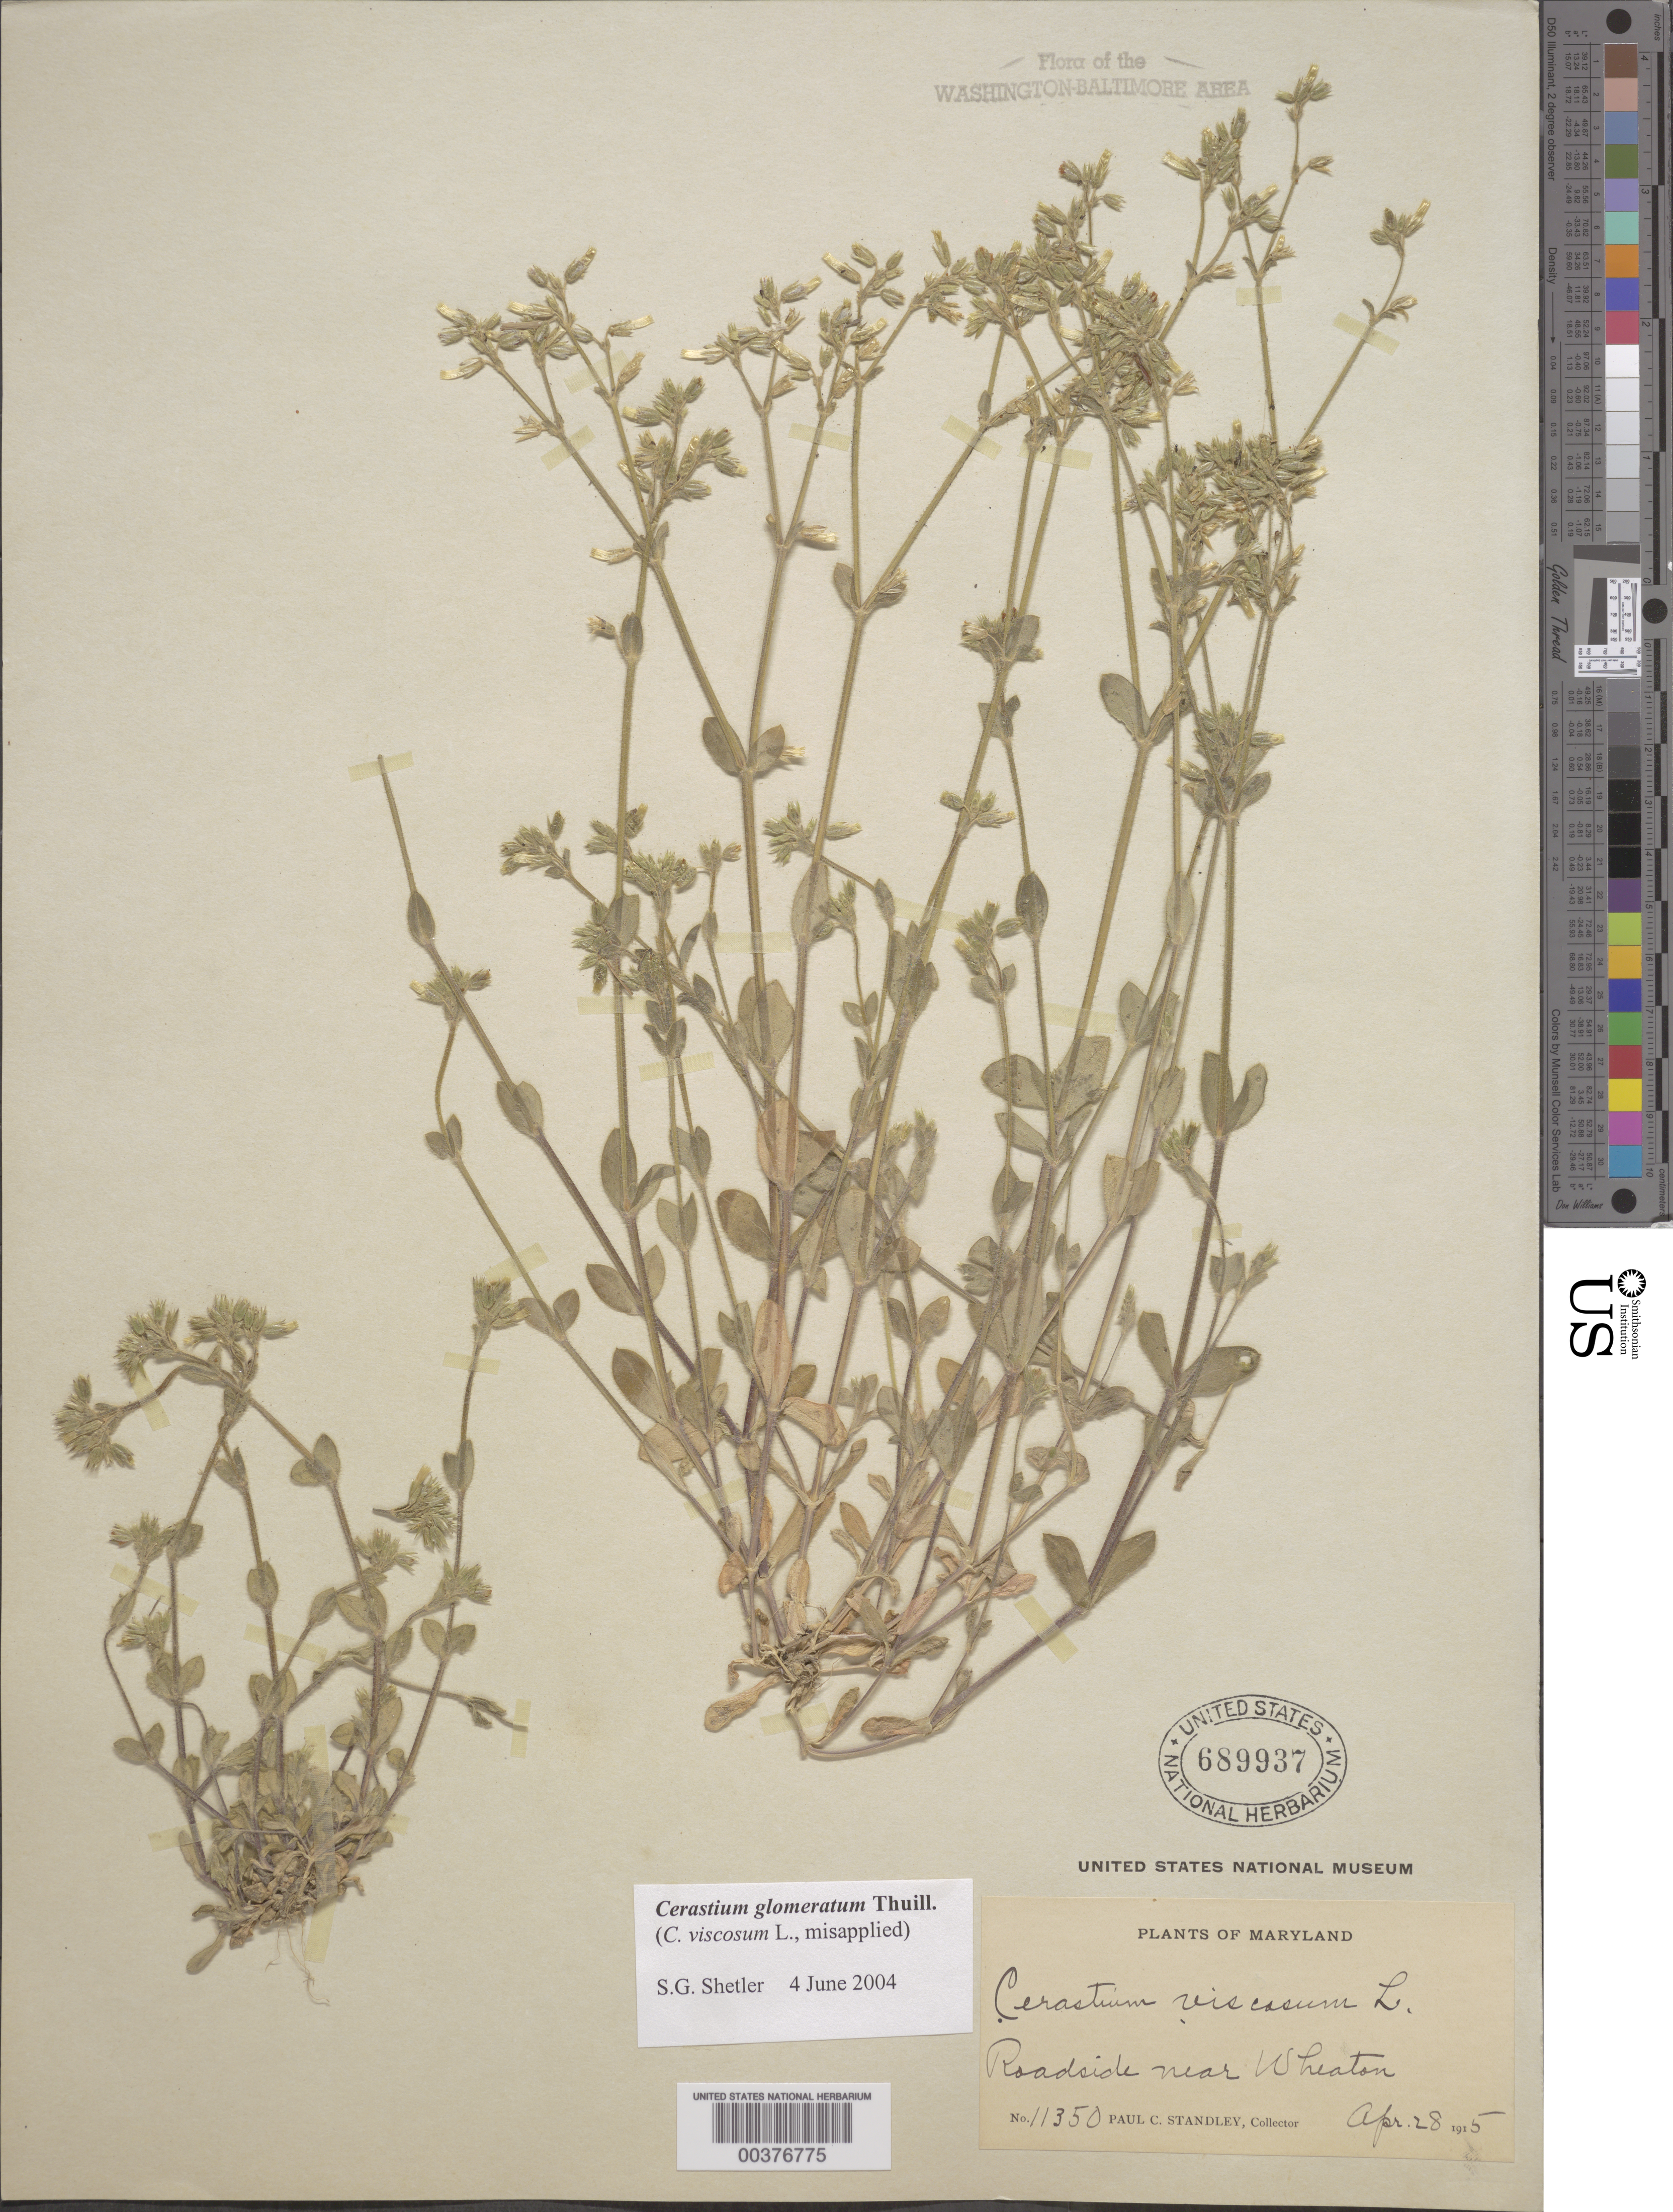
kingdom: Plantae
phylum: Tracheophyta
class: Magnoliopsida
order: Caryophyllales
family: Caryophyllaceae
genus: Cerastium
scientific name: Cerastium glomeratum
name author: Thuill.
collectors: P. C. Standley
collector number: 11350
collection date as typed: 28 Apr 1915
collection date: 1915-04-28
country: United States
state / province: Maryland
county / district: Montgomery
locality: Wheaton vicinity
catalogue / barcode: US 689937